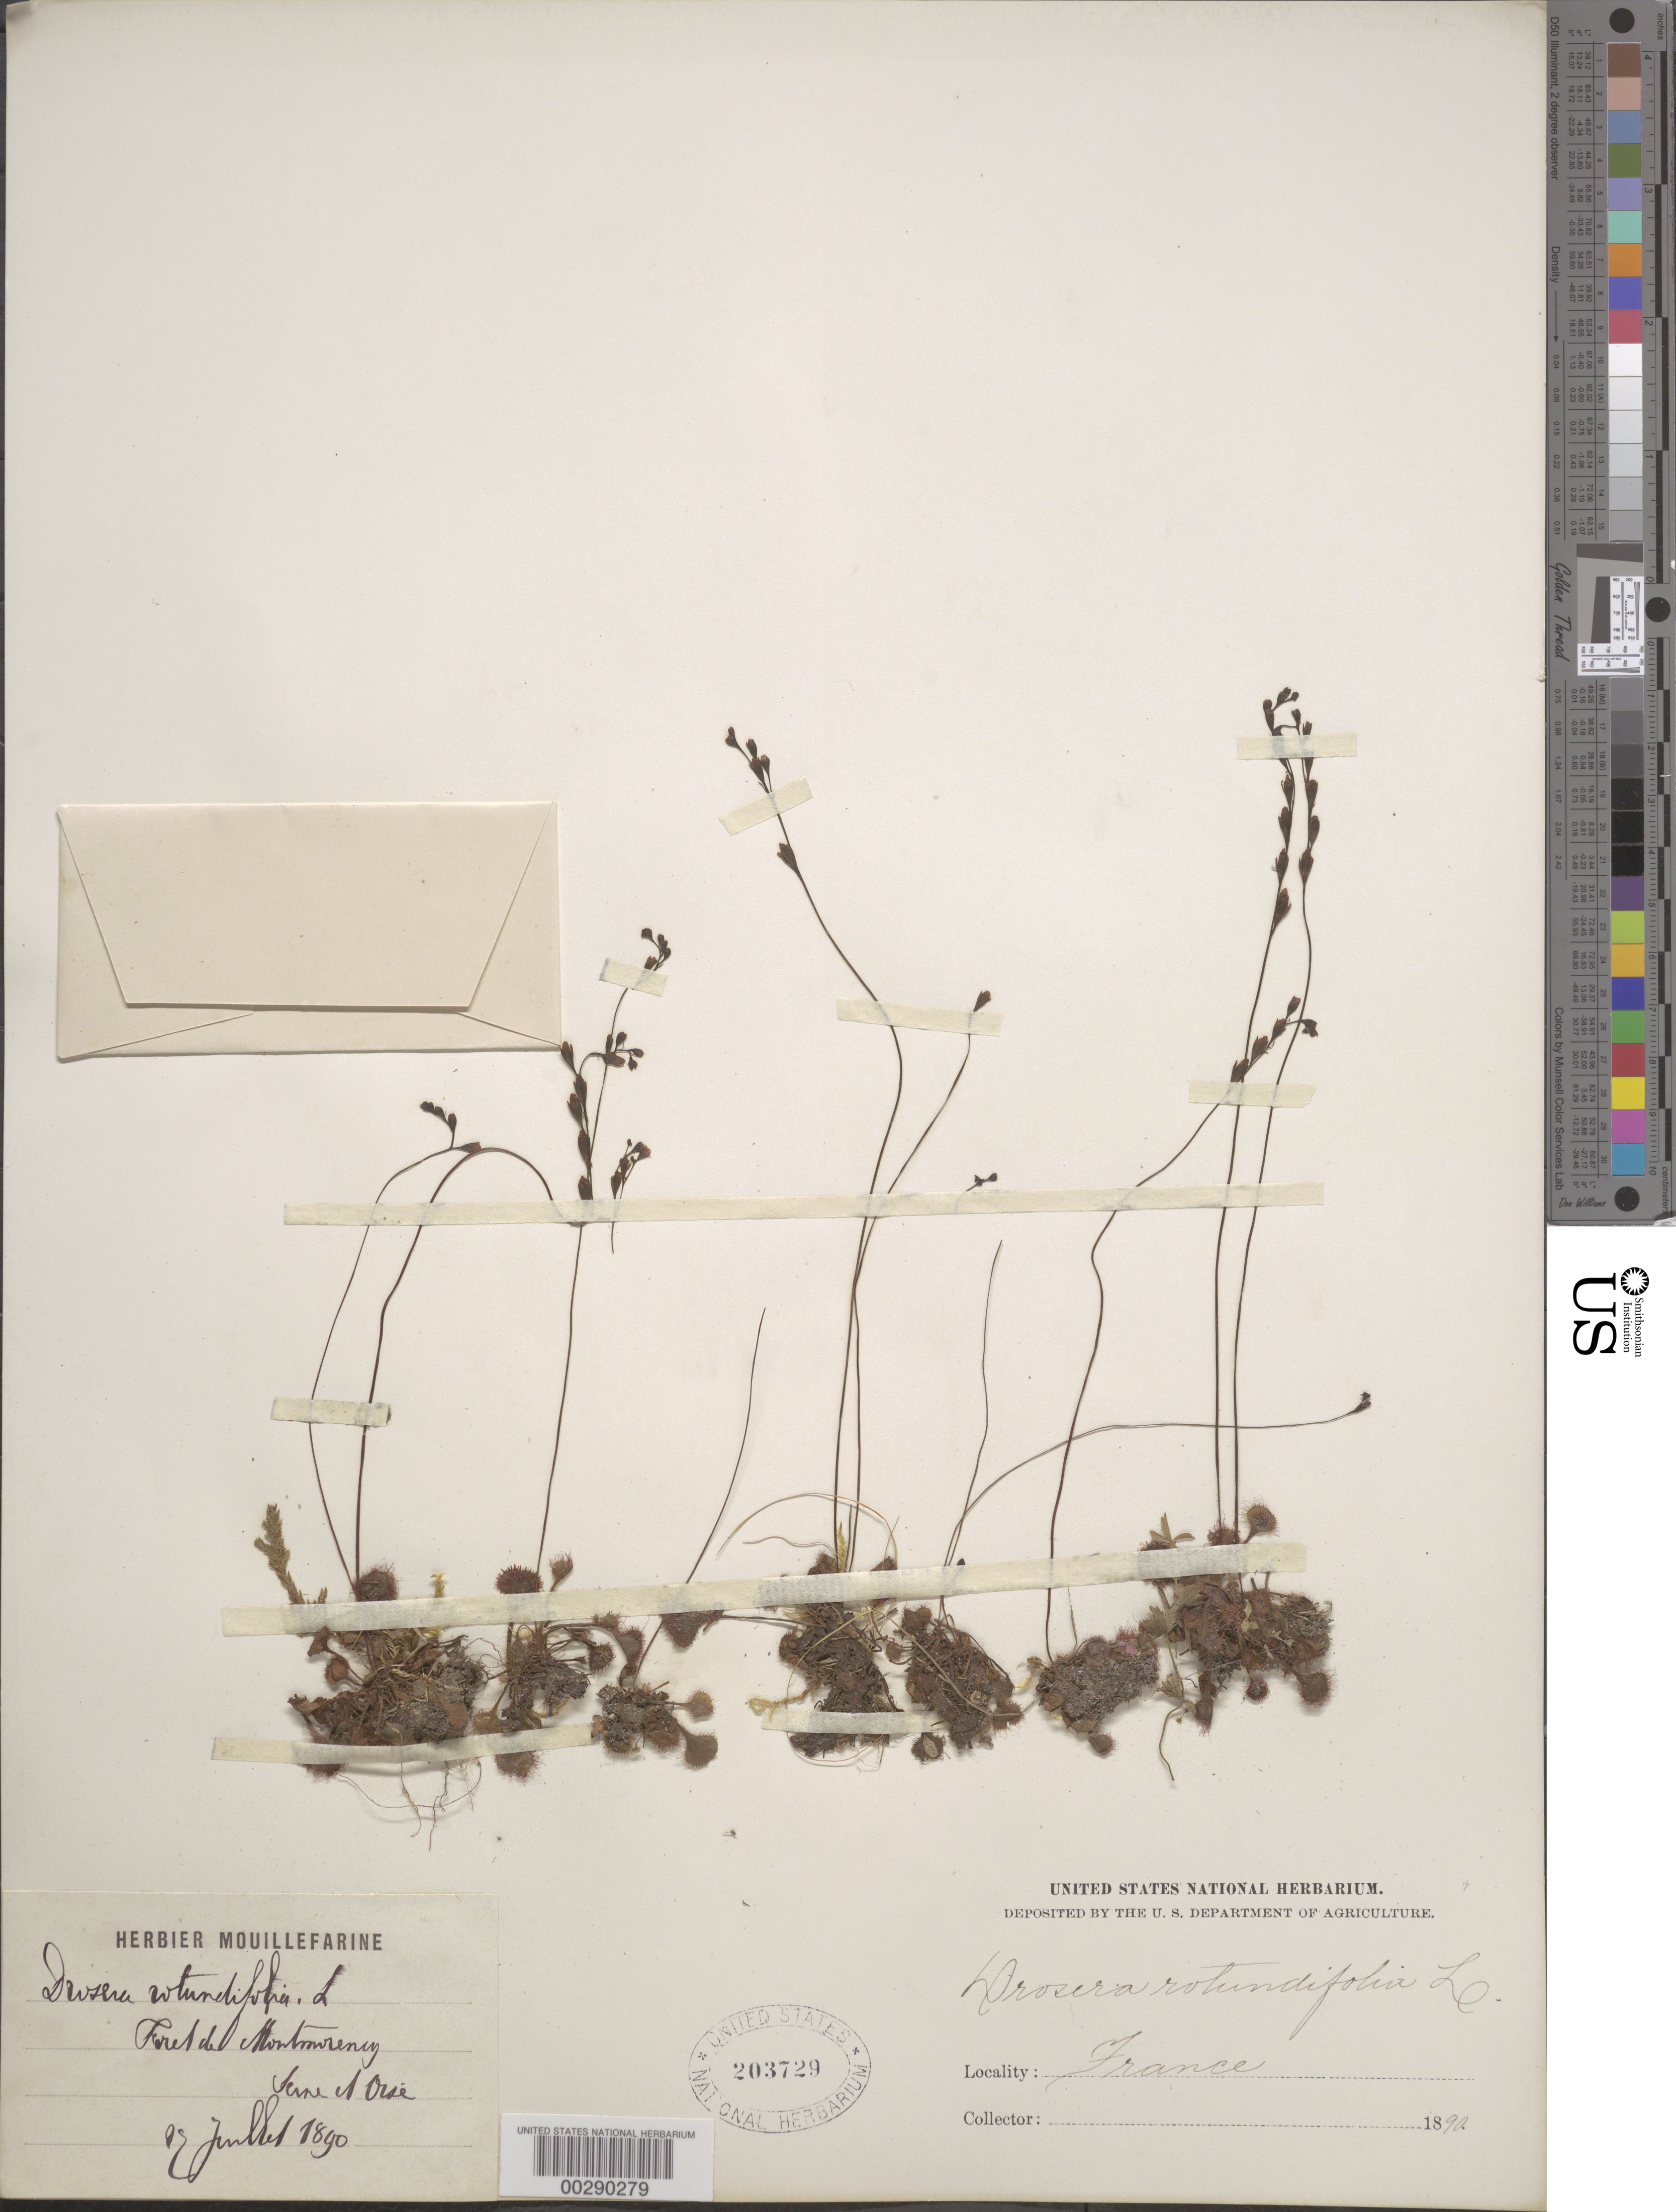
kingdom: Plantae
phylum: Tracheophyta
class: Magnoliopsida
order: Caryophyllales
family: Droseraceae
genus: Drosera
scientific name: Drosera rotundifolia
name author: L.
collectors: ex herb. Mouillefarine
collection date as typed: Jul 1890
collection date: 1890-07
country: France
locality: Montmorency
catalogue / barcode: US 203729